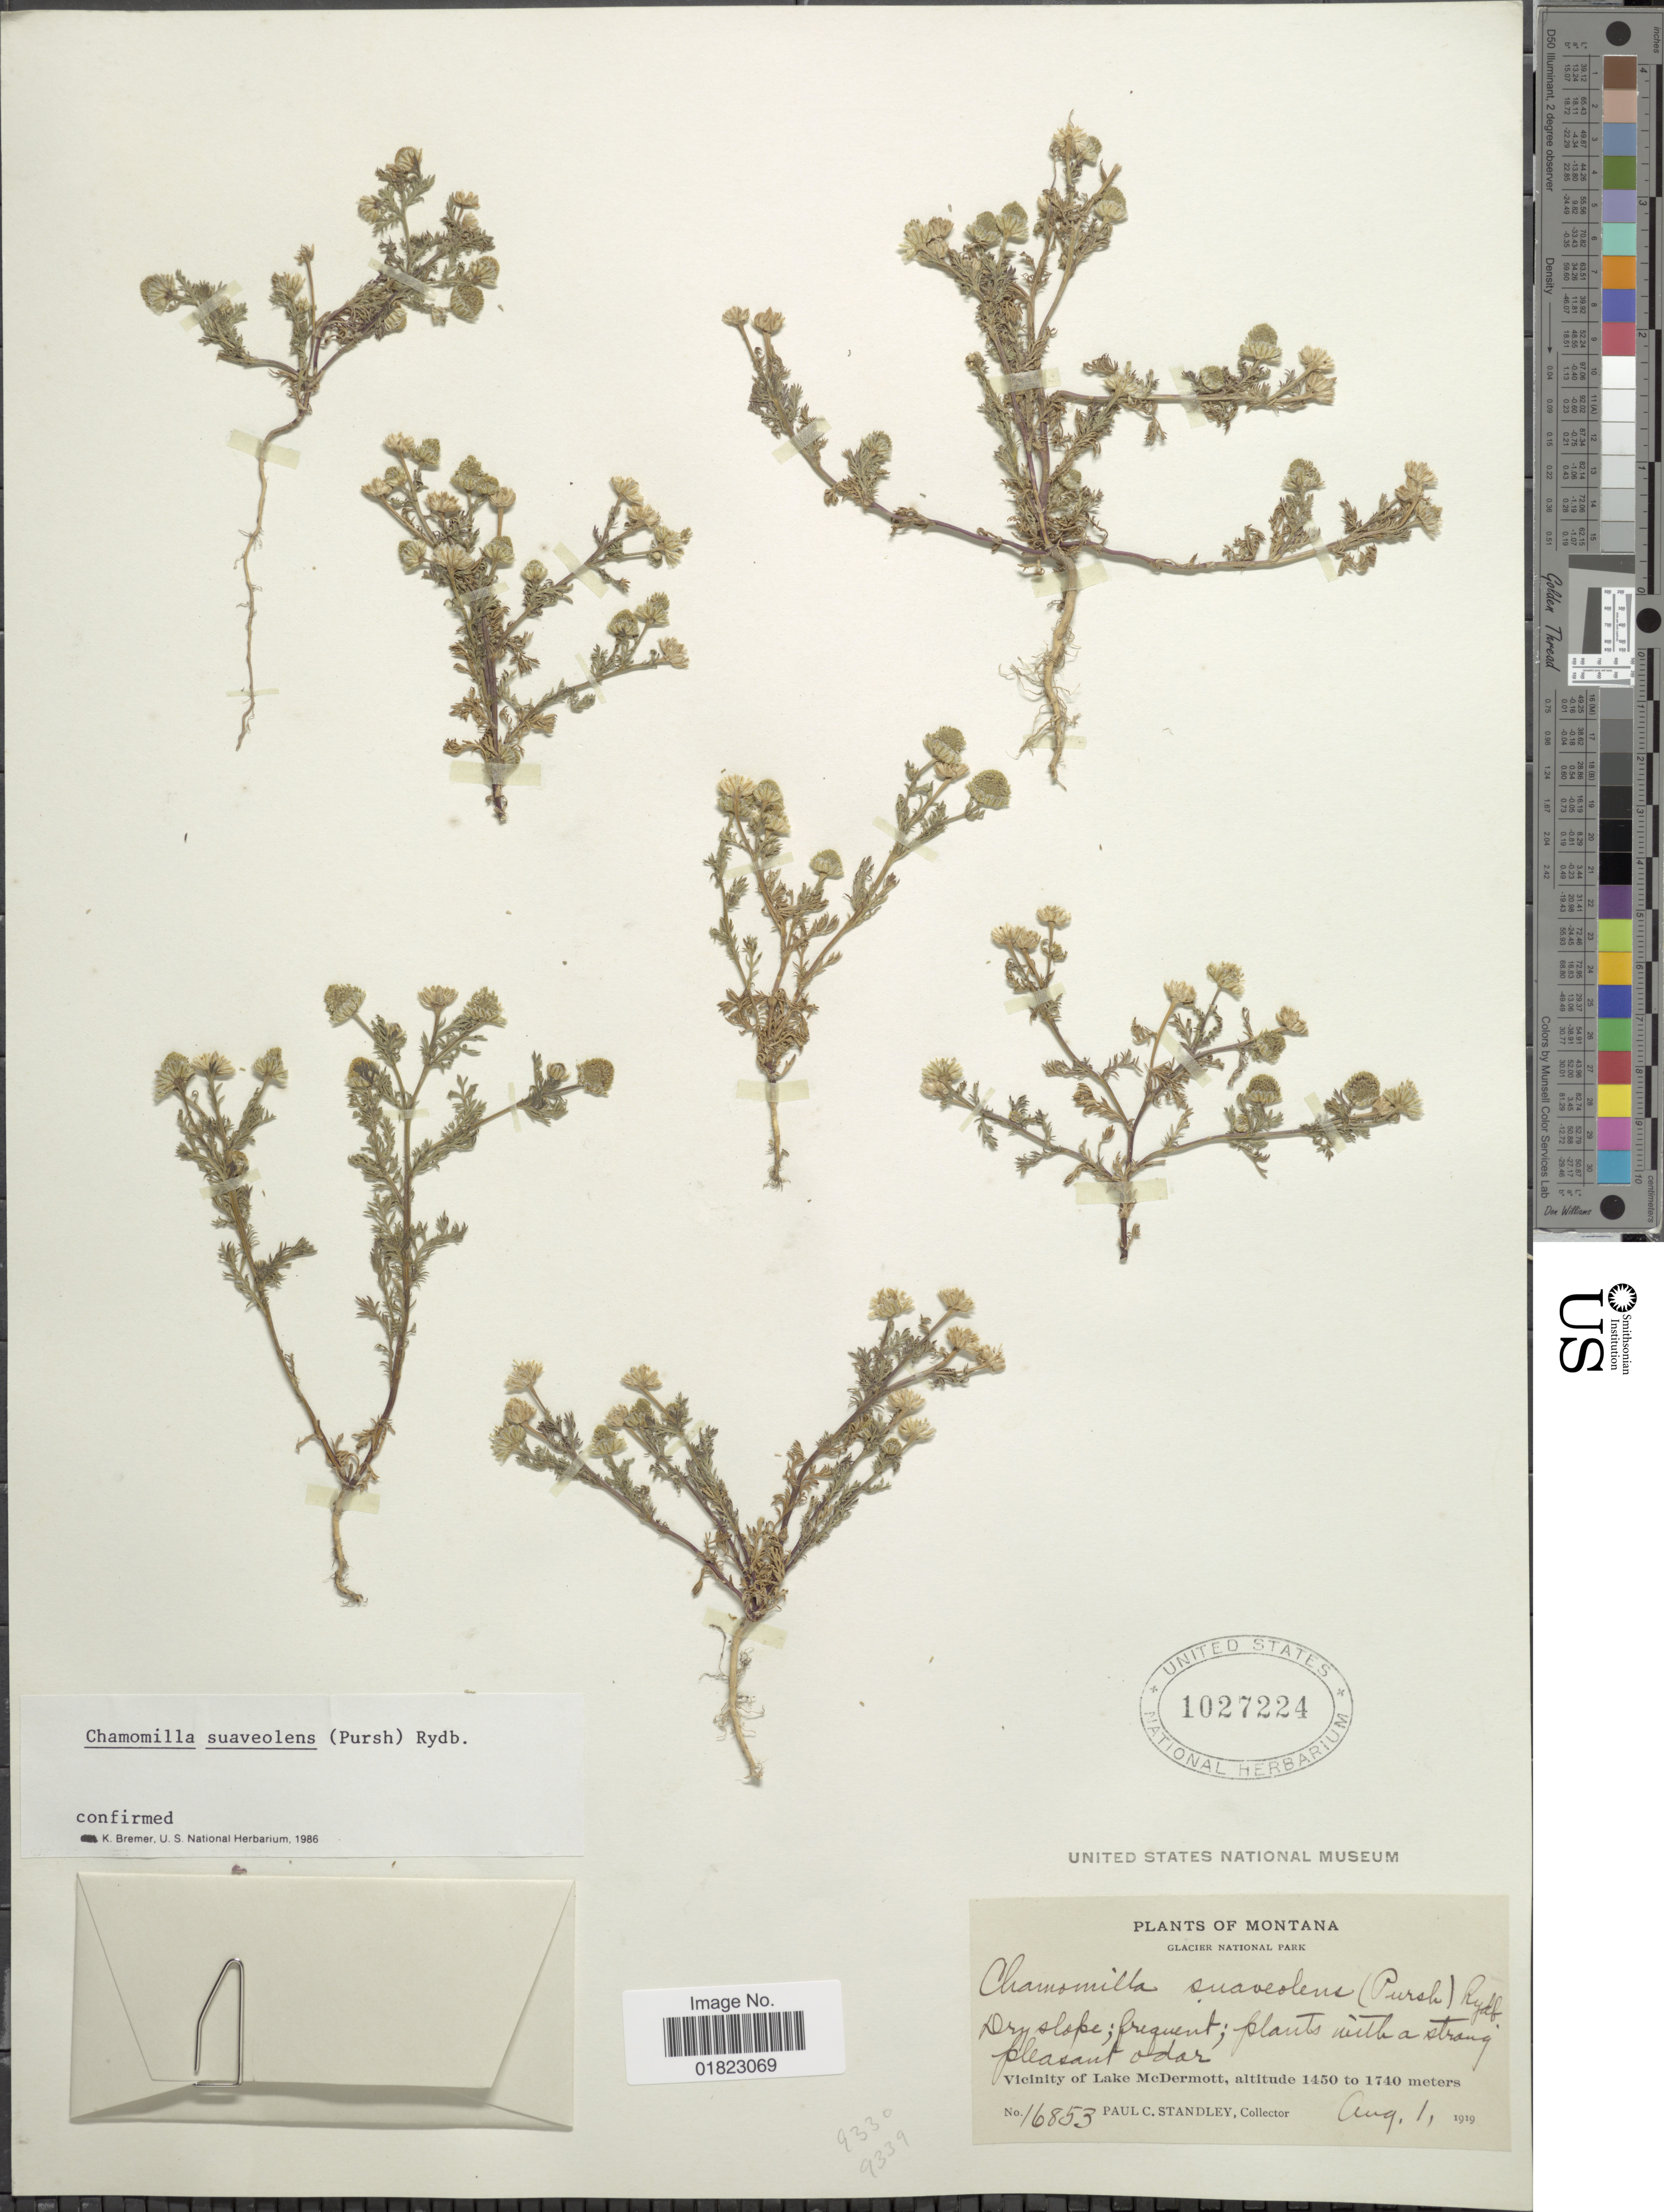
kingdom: Plantae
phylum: Tracheophyta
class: Magnoliopsida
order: Asterales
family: Asteraceae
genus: Matricaria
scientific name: Matricaria matricarioides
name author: (Less.) Porter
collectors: P. C. Standley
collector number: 16853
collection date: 1919-08-01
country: United States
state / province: Montana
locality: Montana, Glacier National Park. Vicinity of Lake McDermott.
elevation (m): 1450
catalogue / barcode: US 1027224